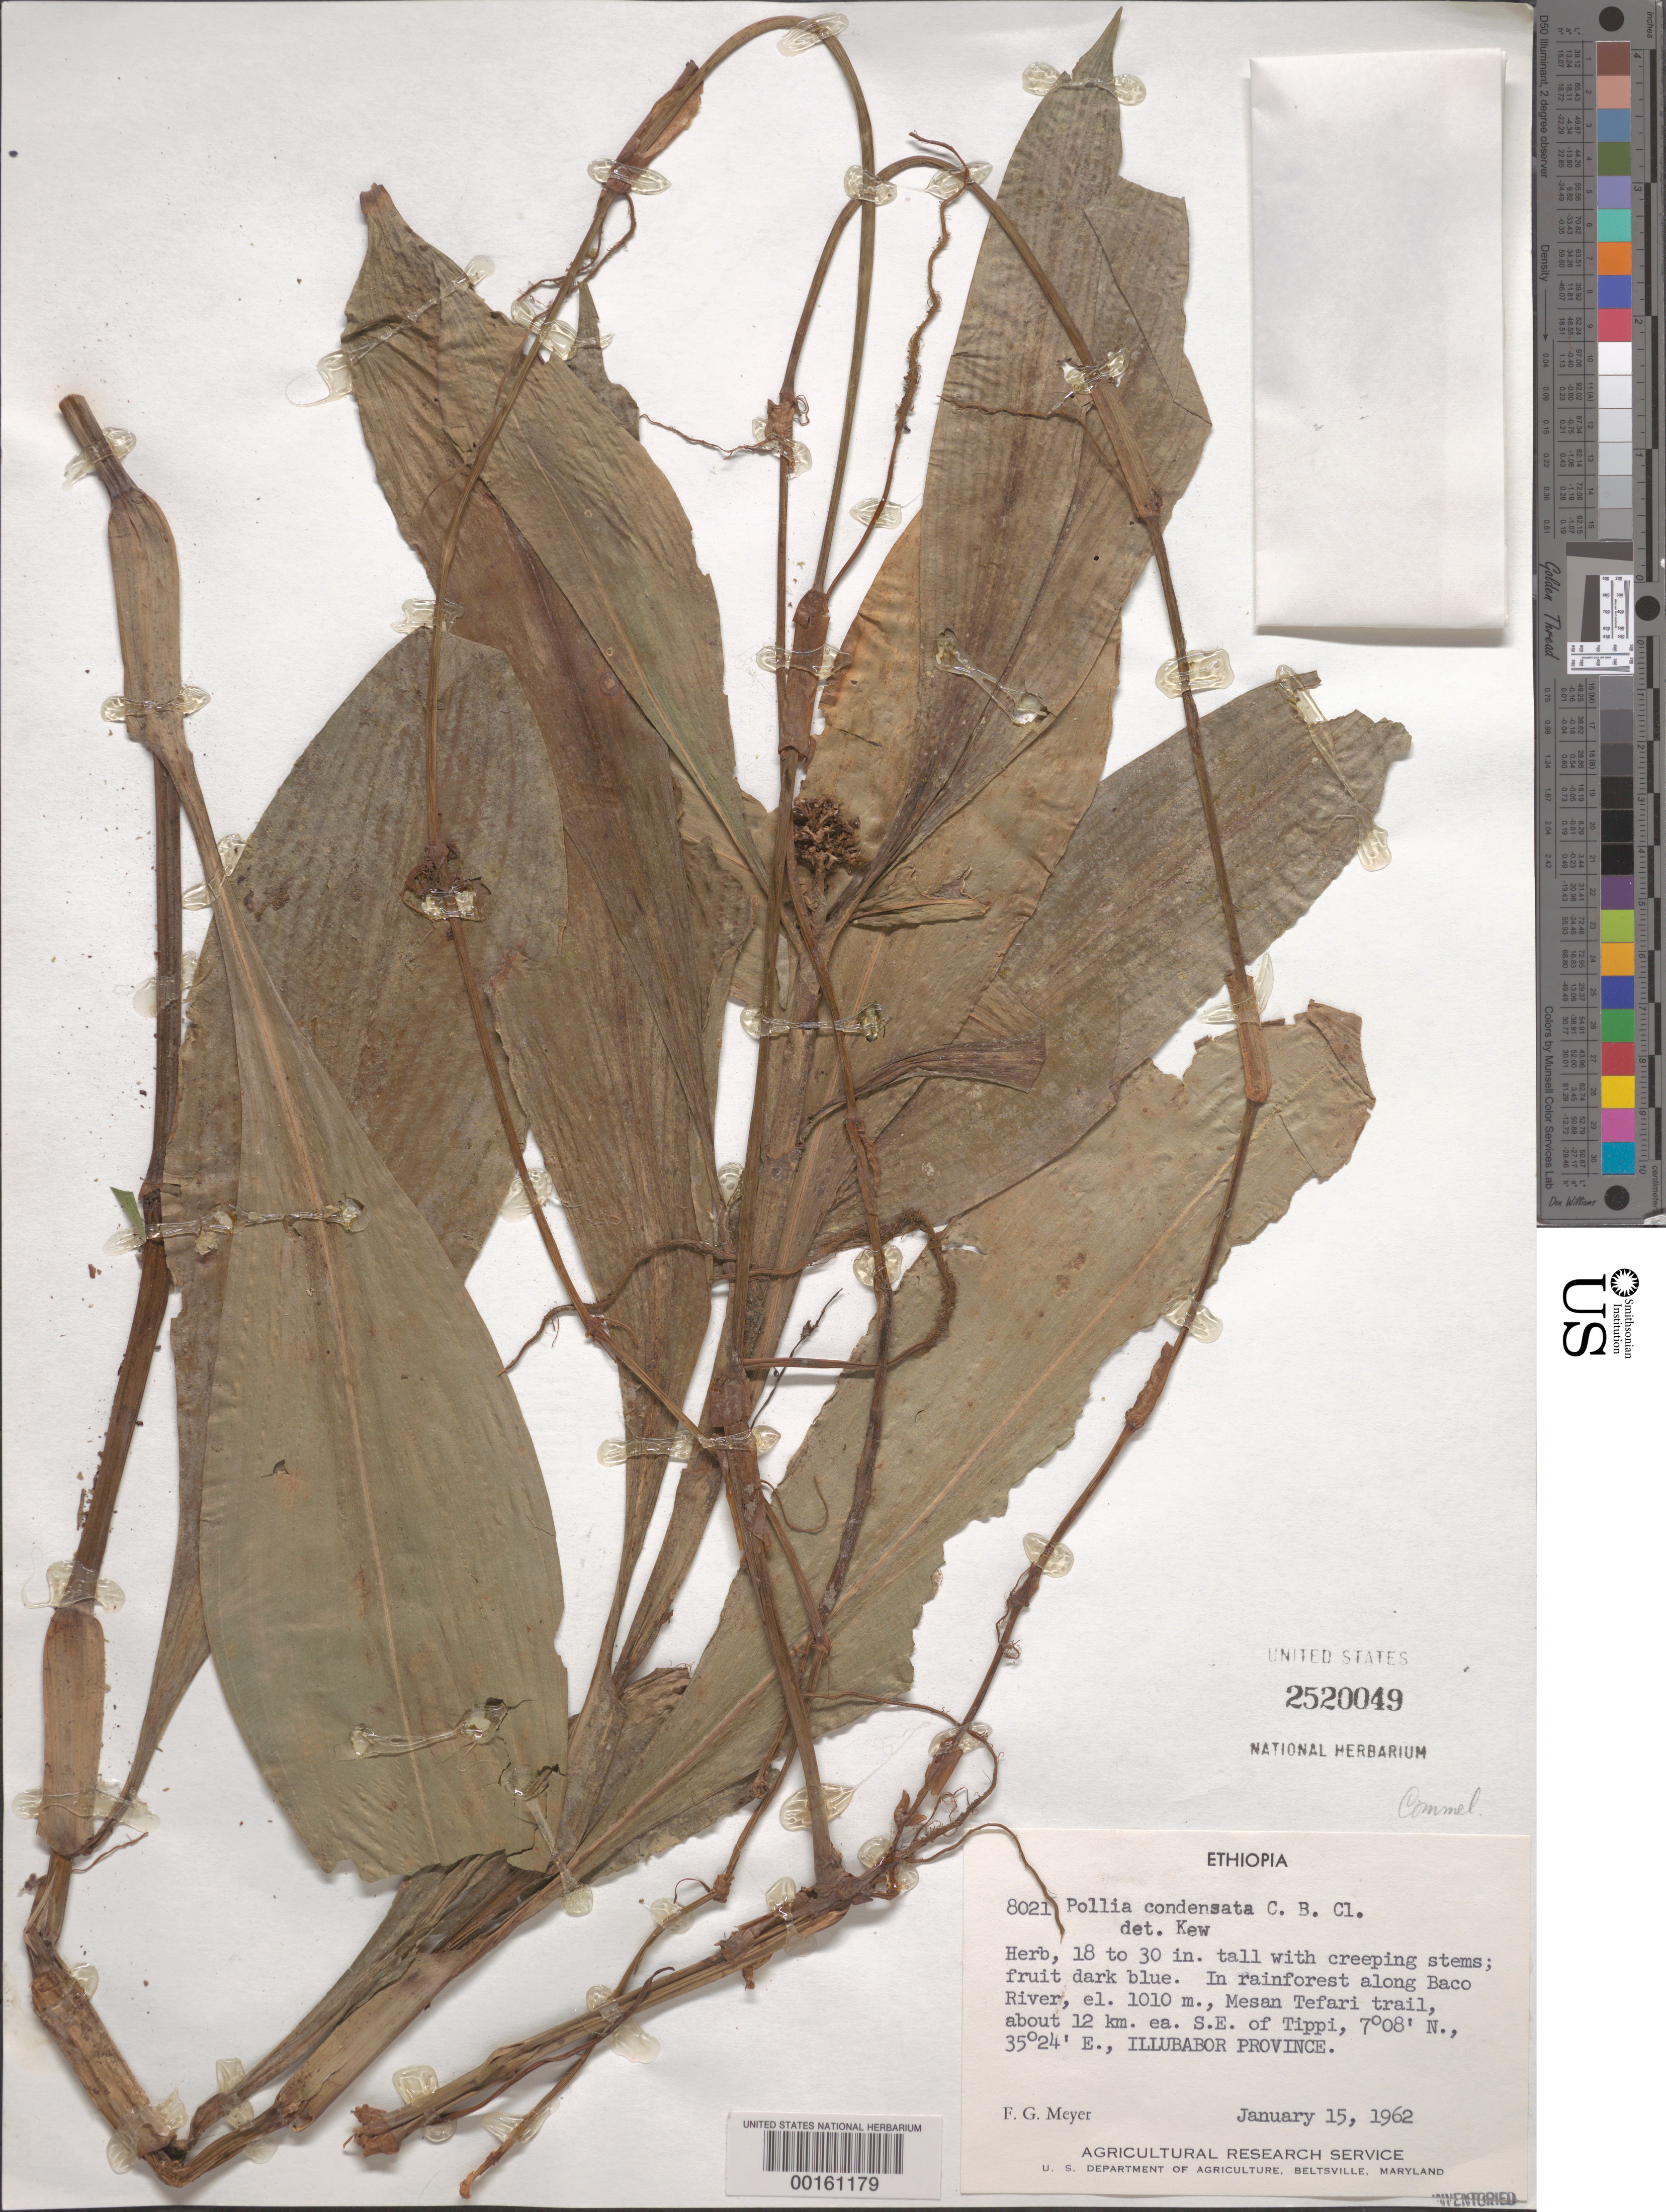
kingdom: Plantae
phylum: Tracheophyta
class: Liliopsida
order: Commelinales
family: Commelinaceae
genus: Pollia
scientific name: Pollia condensata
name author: C.B. Clarke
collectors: F. G. Meyer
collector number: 8021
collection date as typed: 15 Jan 1962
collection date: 1962-01-15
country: Ethiopia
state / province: Oromiya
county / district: Illubabor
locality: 12 km ese of tippi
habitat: Rainforest along baco river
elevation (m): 1010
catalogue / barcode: US 2520049